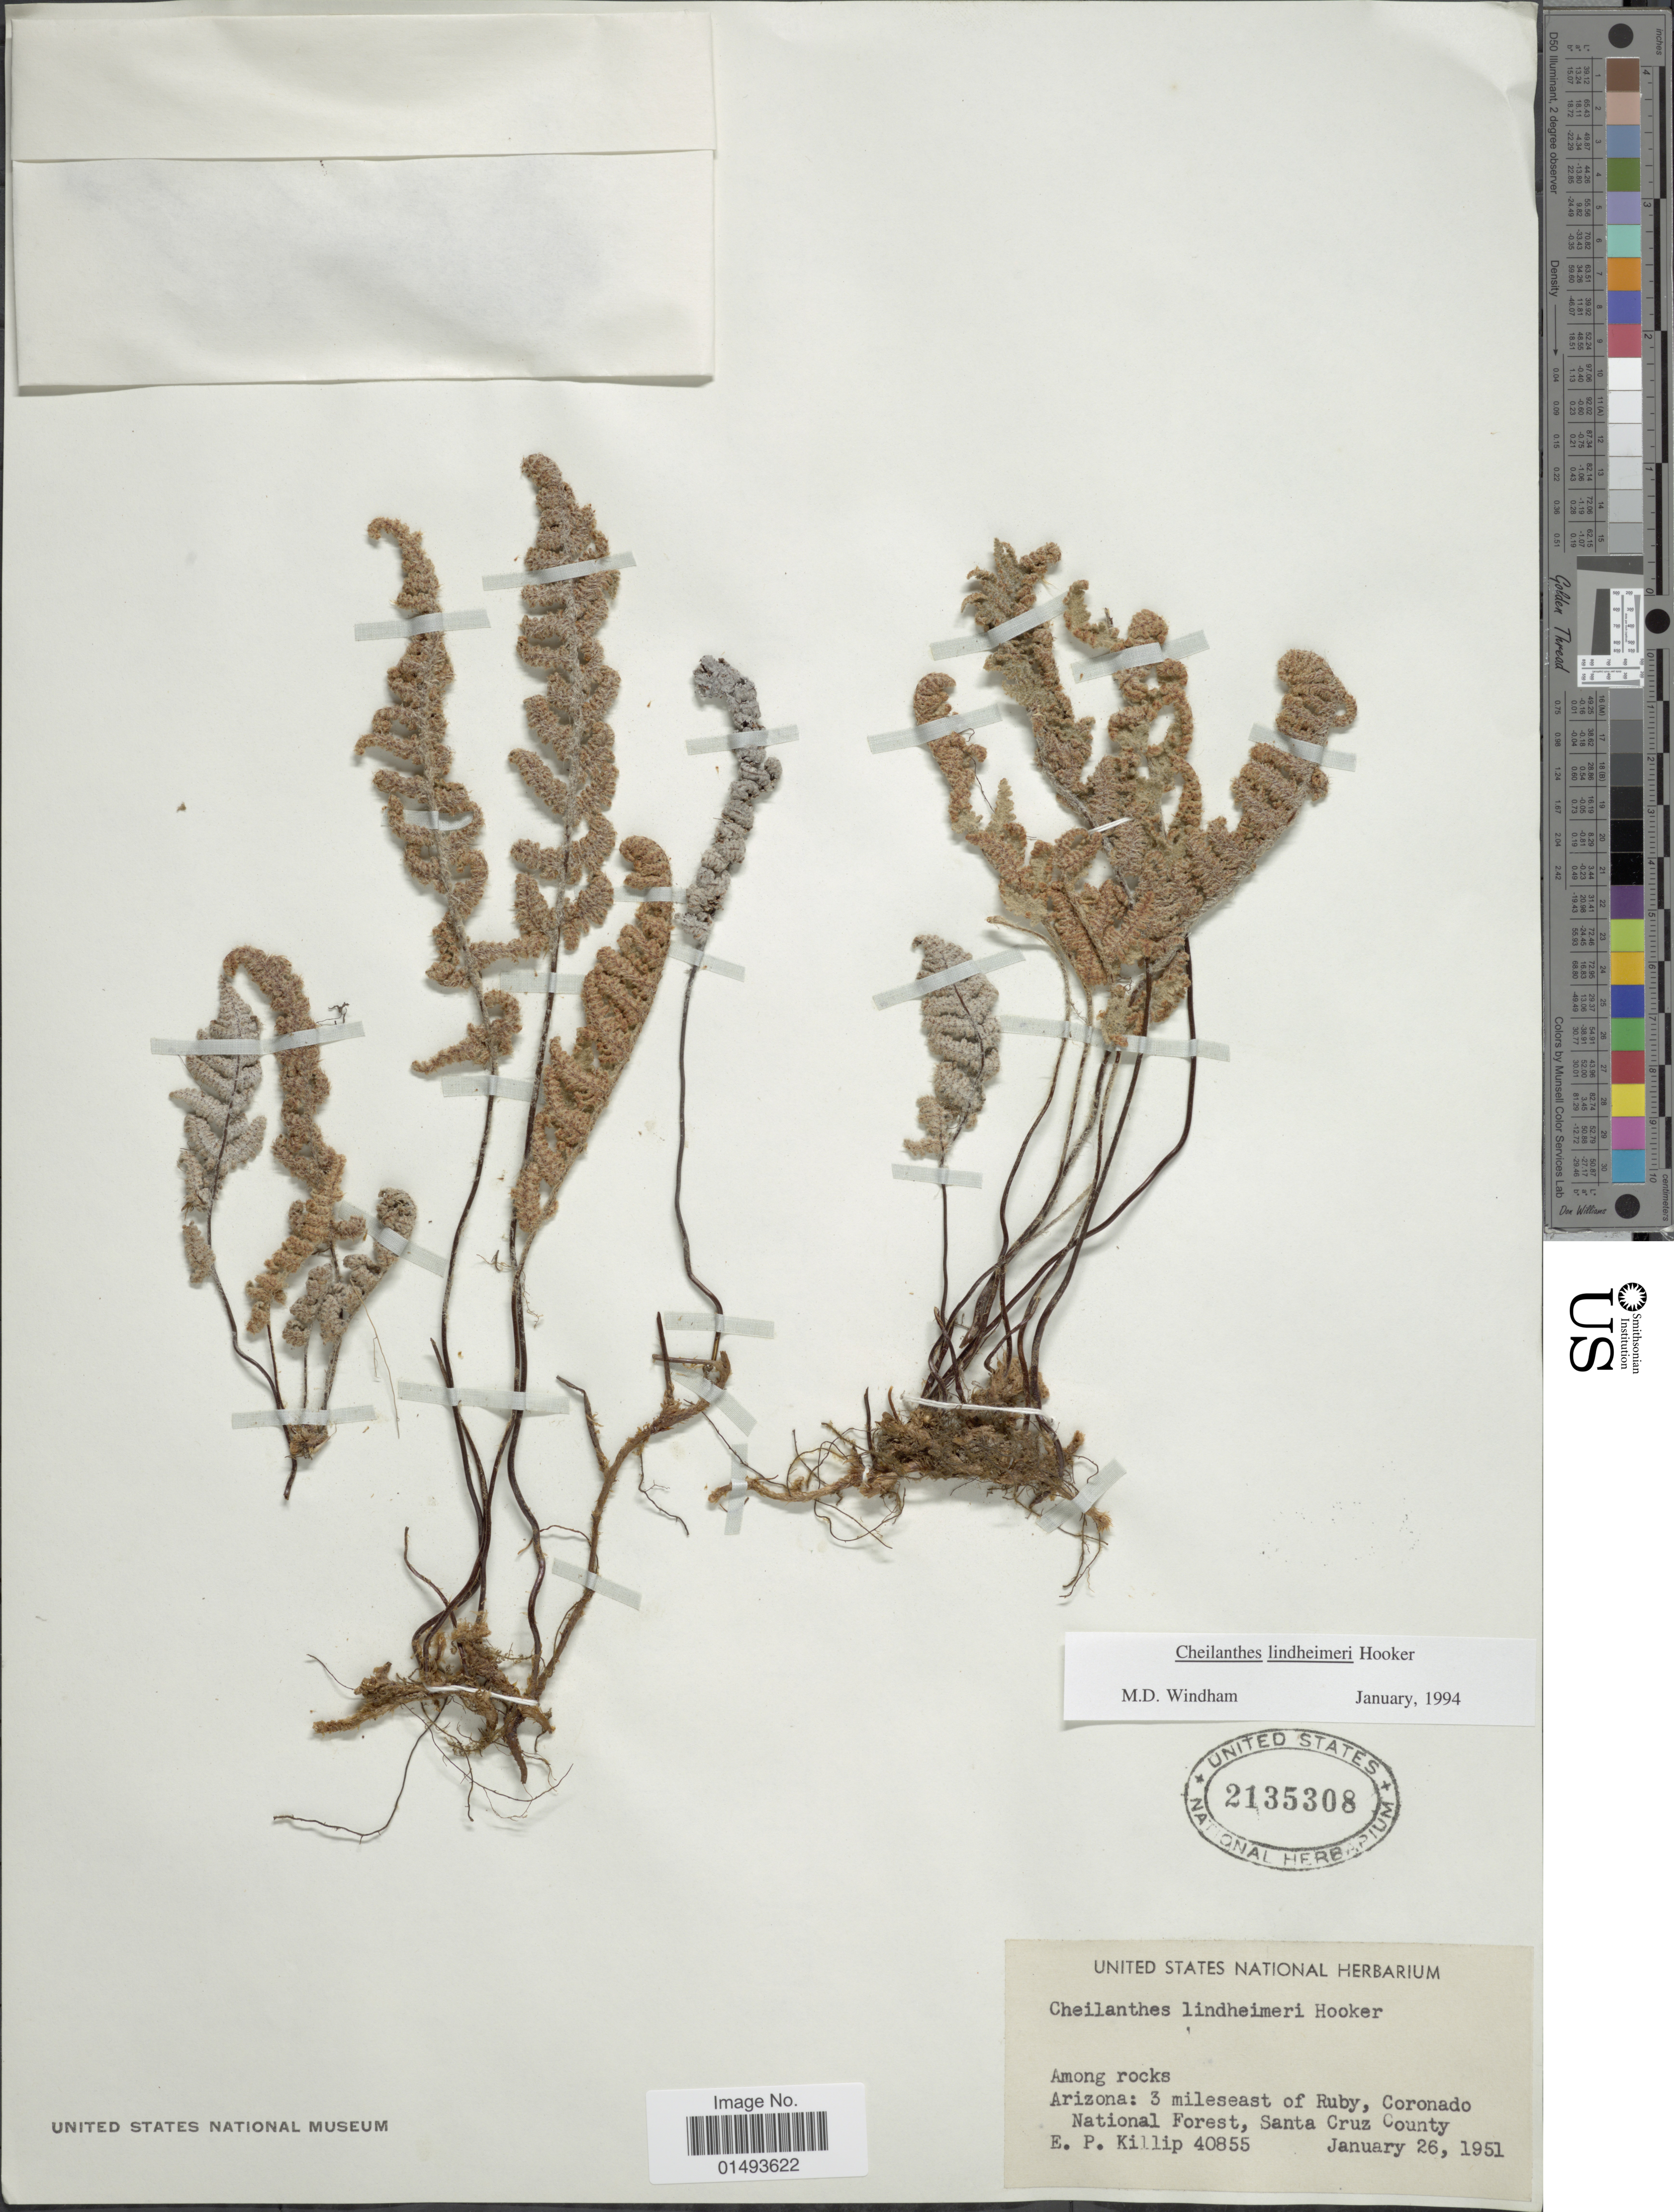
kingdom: Plantae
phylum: Tracheophyta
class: Polypodiopsida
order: Polypodiales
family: Pteridaceae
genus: Myriopteris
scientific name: Myriopteris lindheimeri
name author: (Hook.) J. Sm.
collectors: E. P. Killip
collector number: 40855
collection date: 1951-01-26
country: United States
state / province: Arizona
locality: Among rocks, 3 miles east of Ruby, Coronado National Forest, Santa Cruz County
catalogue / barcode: US 2135308